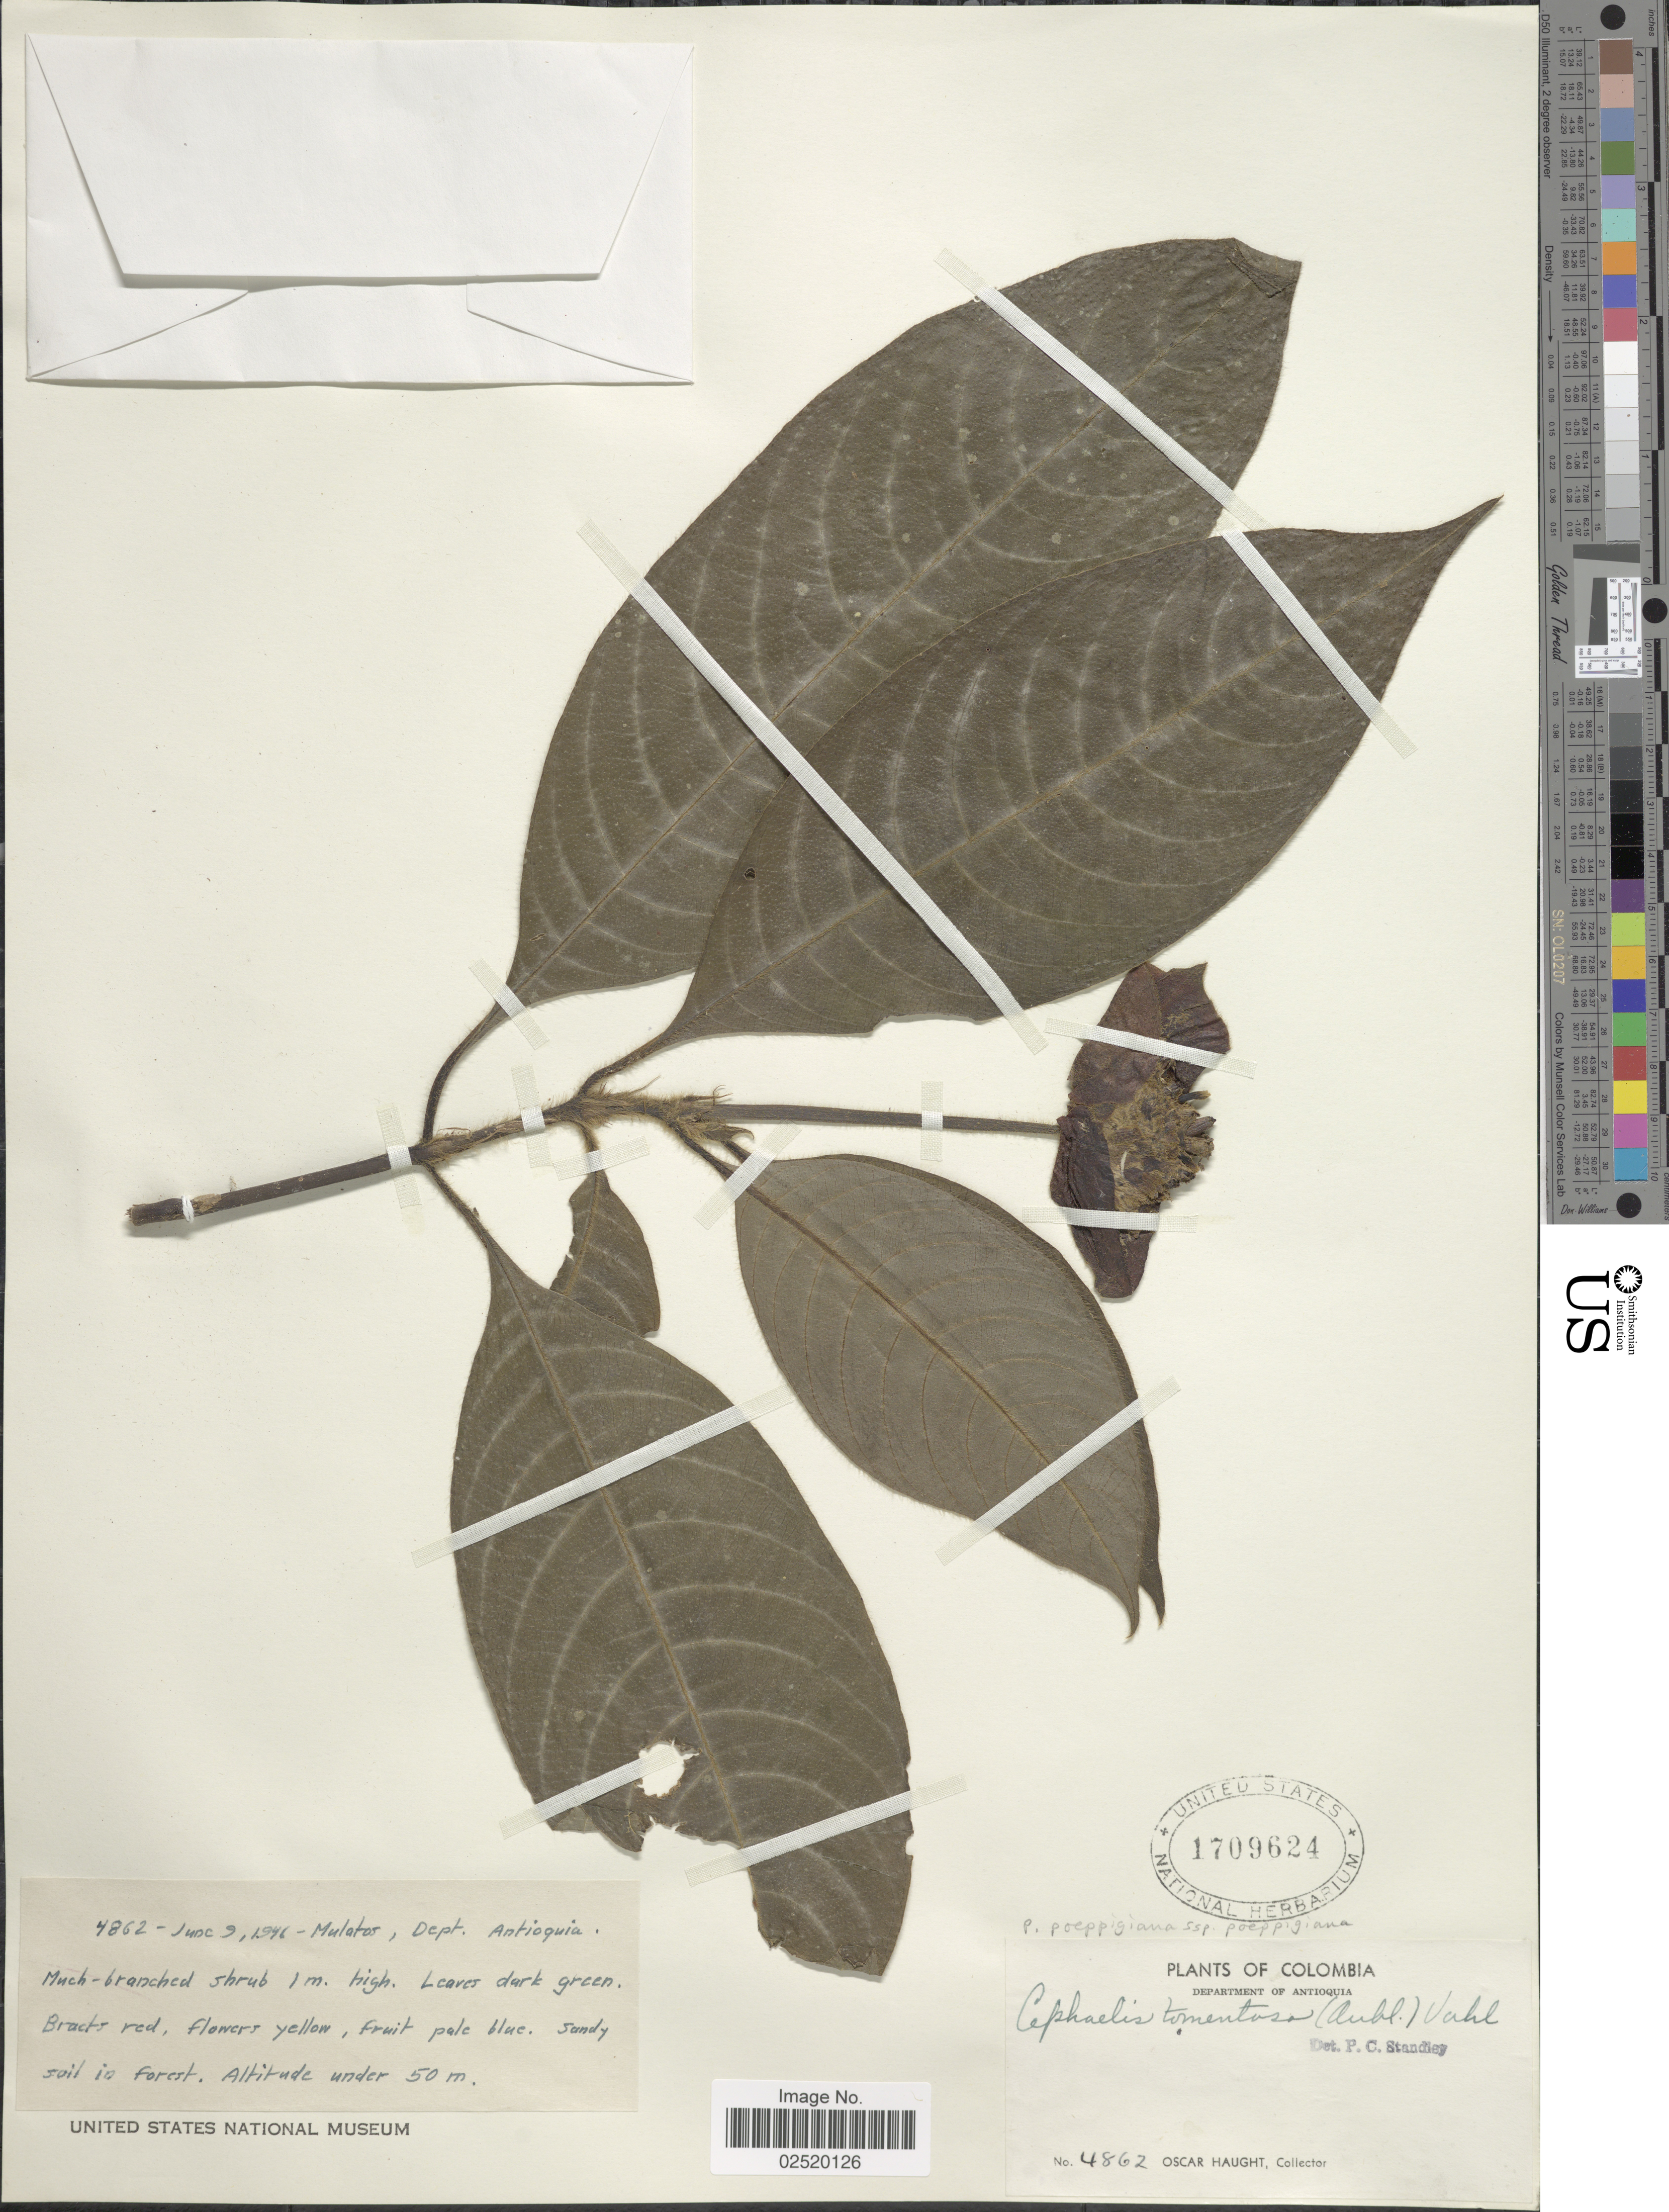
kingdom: Plantae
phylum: Tracheophyta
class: Magnoliopsida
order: Gentianales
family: Rubiaceae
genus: Psychotria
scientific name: Psychotria poeppigiana subsp. poeppigiana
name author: Müll. Arg.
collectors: O. L. Haught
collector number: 4862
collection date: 1946-06-09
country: Colombia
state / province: Antioquia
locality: Department of Antioquia, Mulatos, Dept. Antioquia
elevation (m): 50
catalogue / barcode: US 1709624